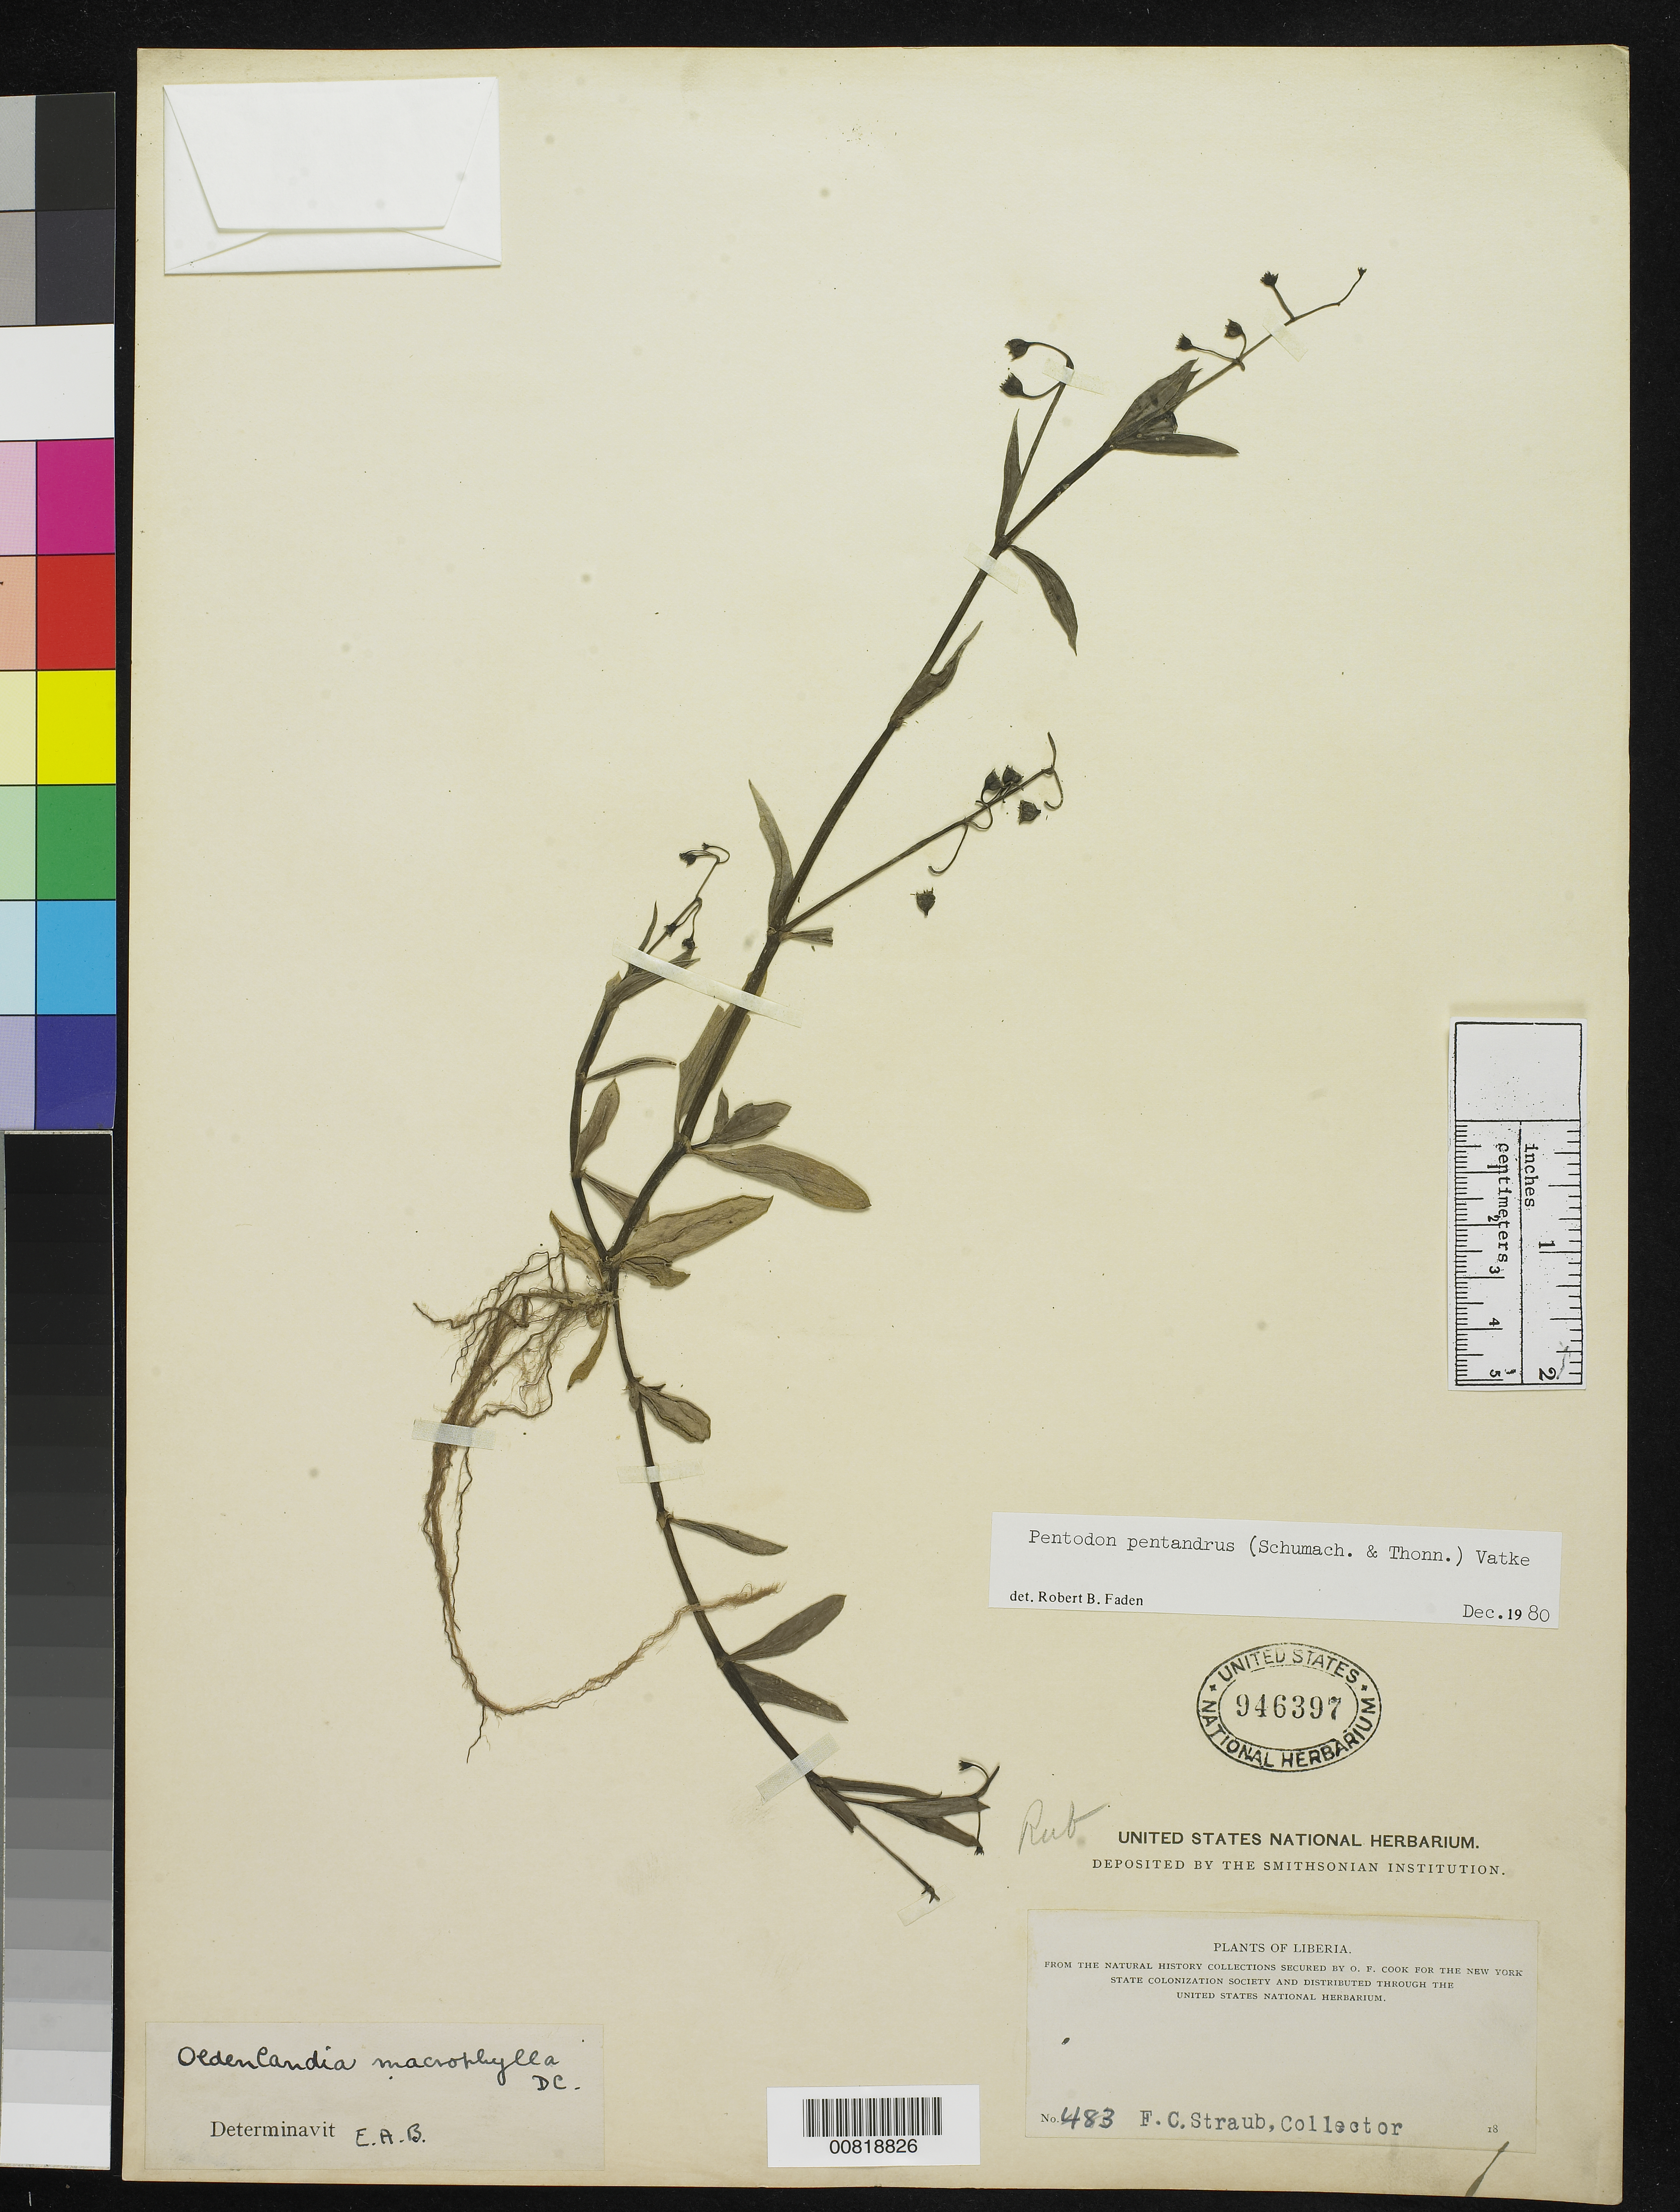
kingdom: Plantae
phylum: Tracheophyta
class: Magnoliopsida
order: Gentianales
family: Rubiaceae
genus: Pentodon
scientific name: Pentodon pentandrus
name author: (Schumach. & Thonn.) Vatke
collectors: F. Straub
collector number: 483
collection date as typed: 18--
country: Liberia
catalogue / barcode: US 946397